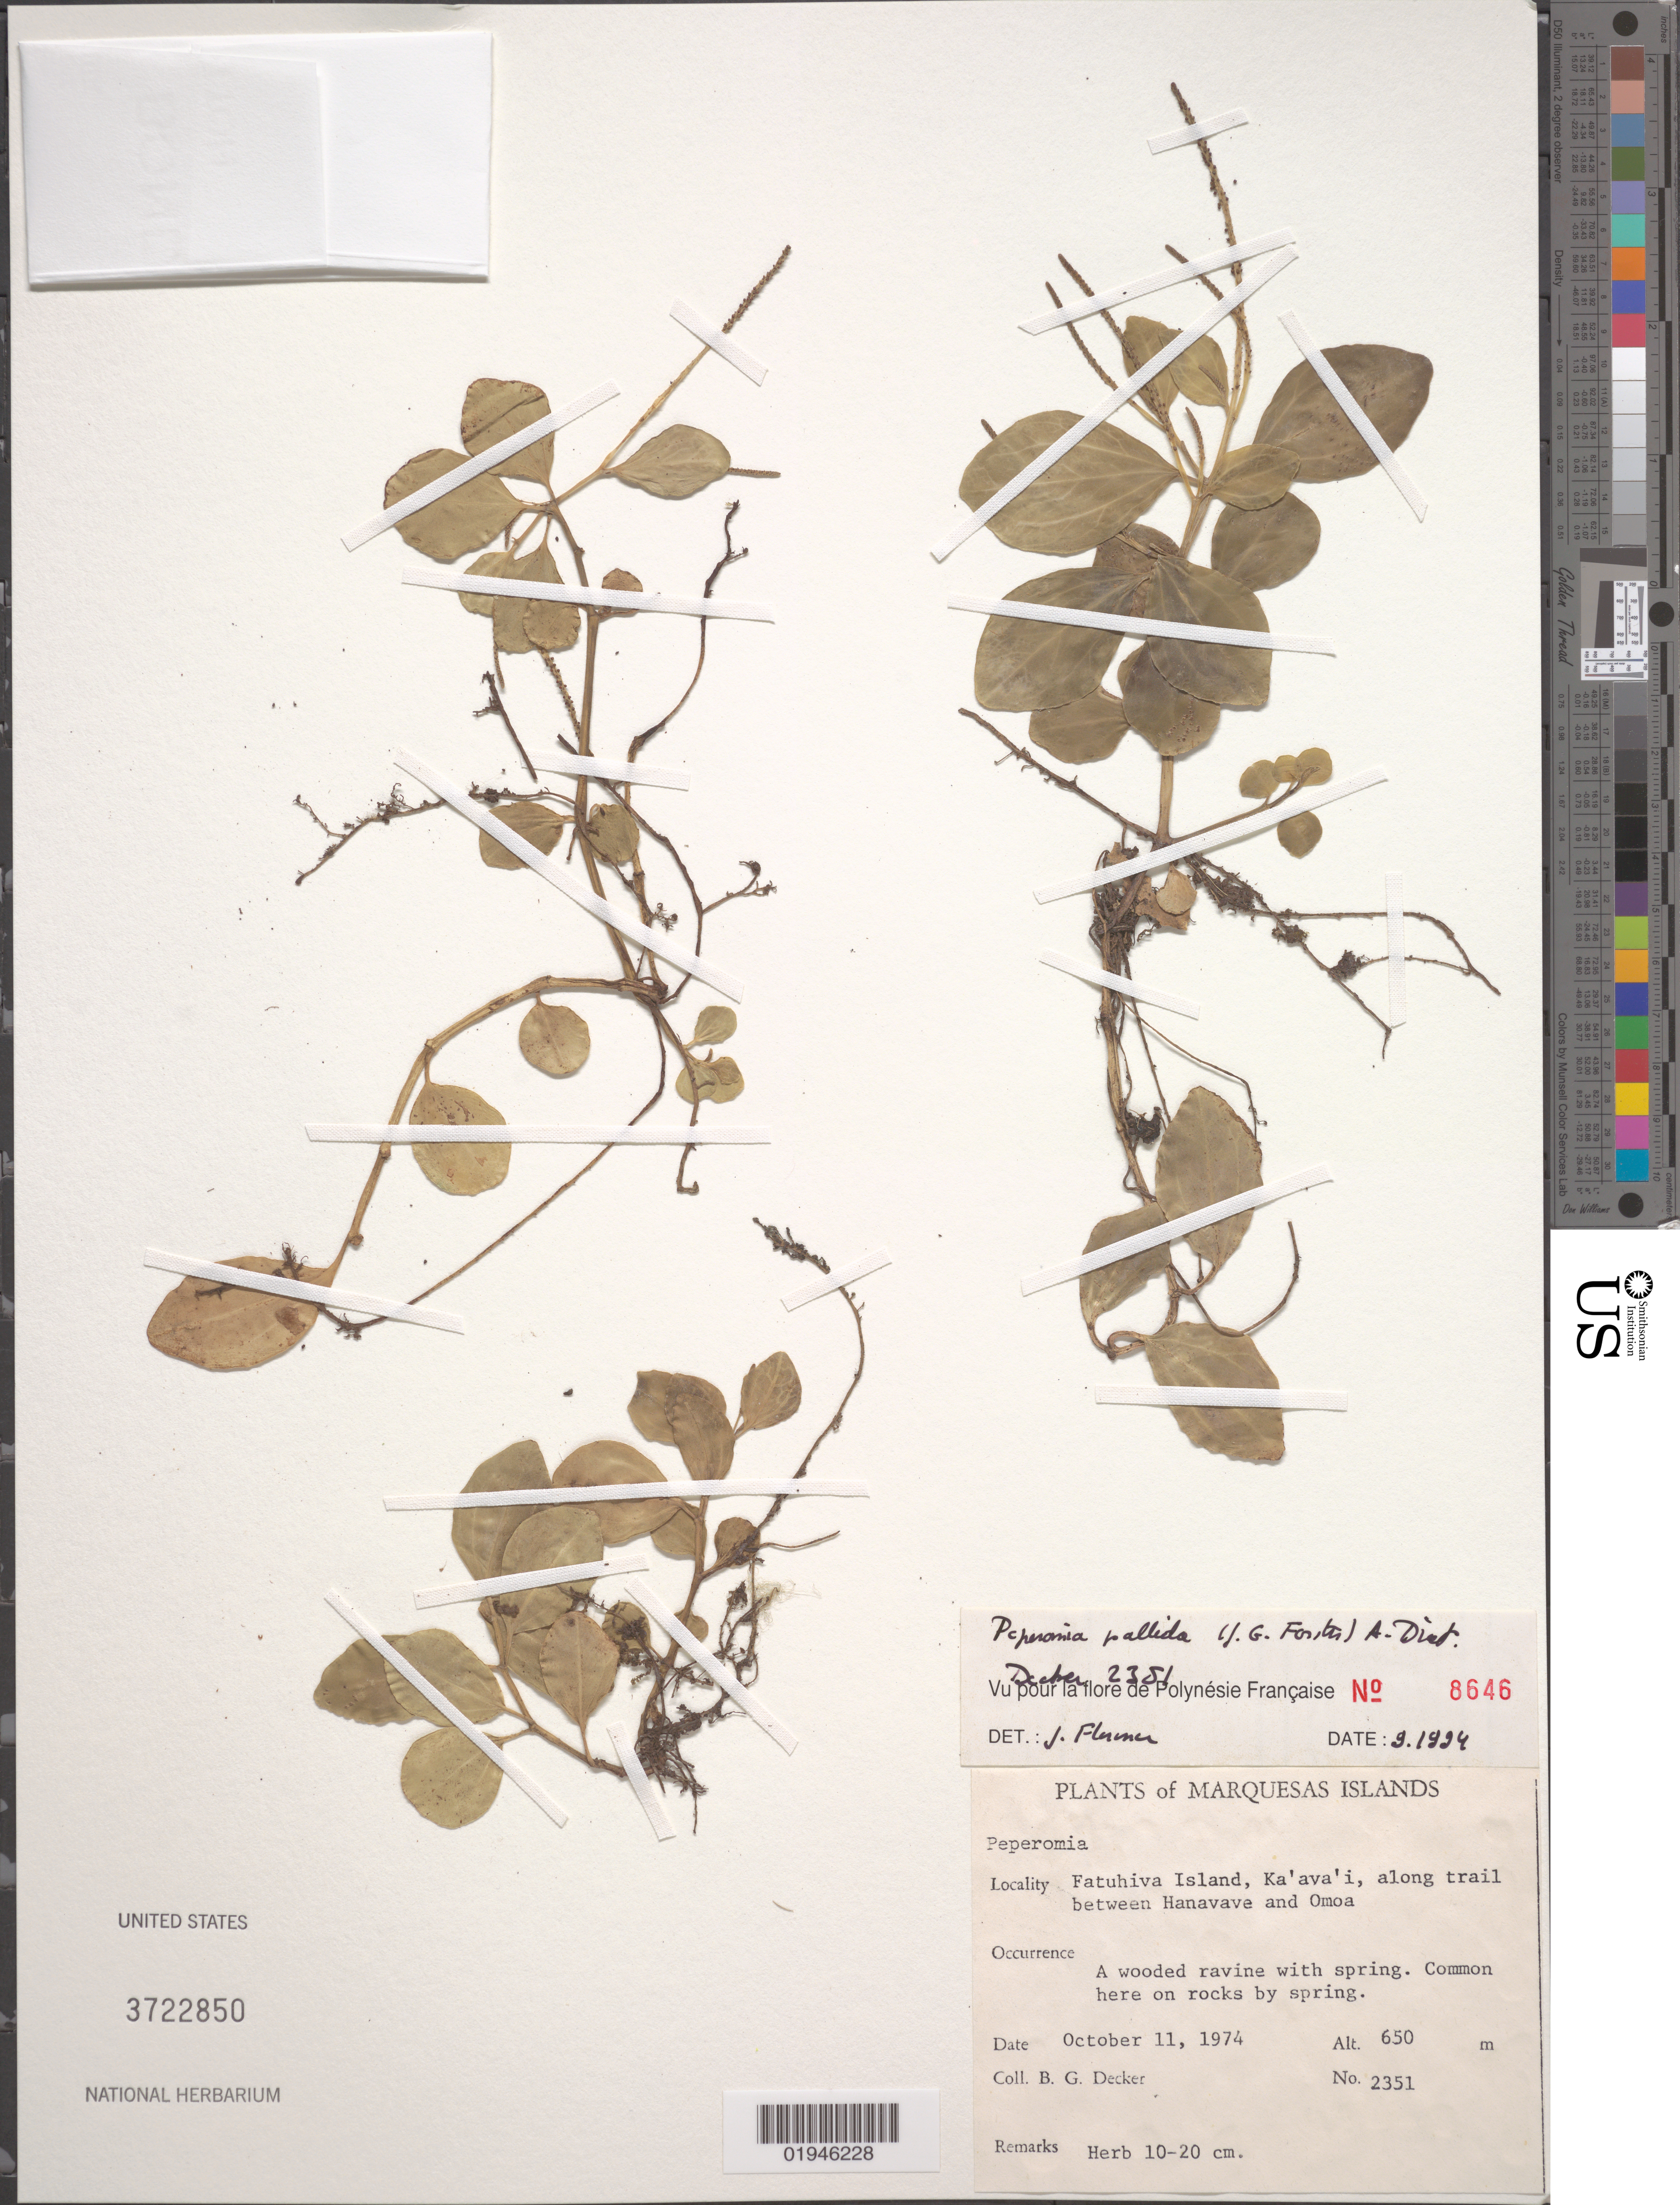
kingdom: Plantae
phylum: Tracheophyta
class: Magnoliopsida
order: Piperales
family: Piperaceae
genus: Peperomia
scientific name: Peperomia pallida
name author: (G. Forst.) Dietr.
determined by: Florence, J.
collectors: B. G. Decker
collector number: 2351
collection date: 1974-10-11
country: French Polynesia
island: Fatu Hiva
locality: Ka'ava'i, along trail between Hanavave and 'Omo'a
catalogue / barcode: US 3722850